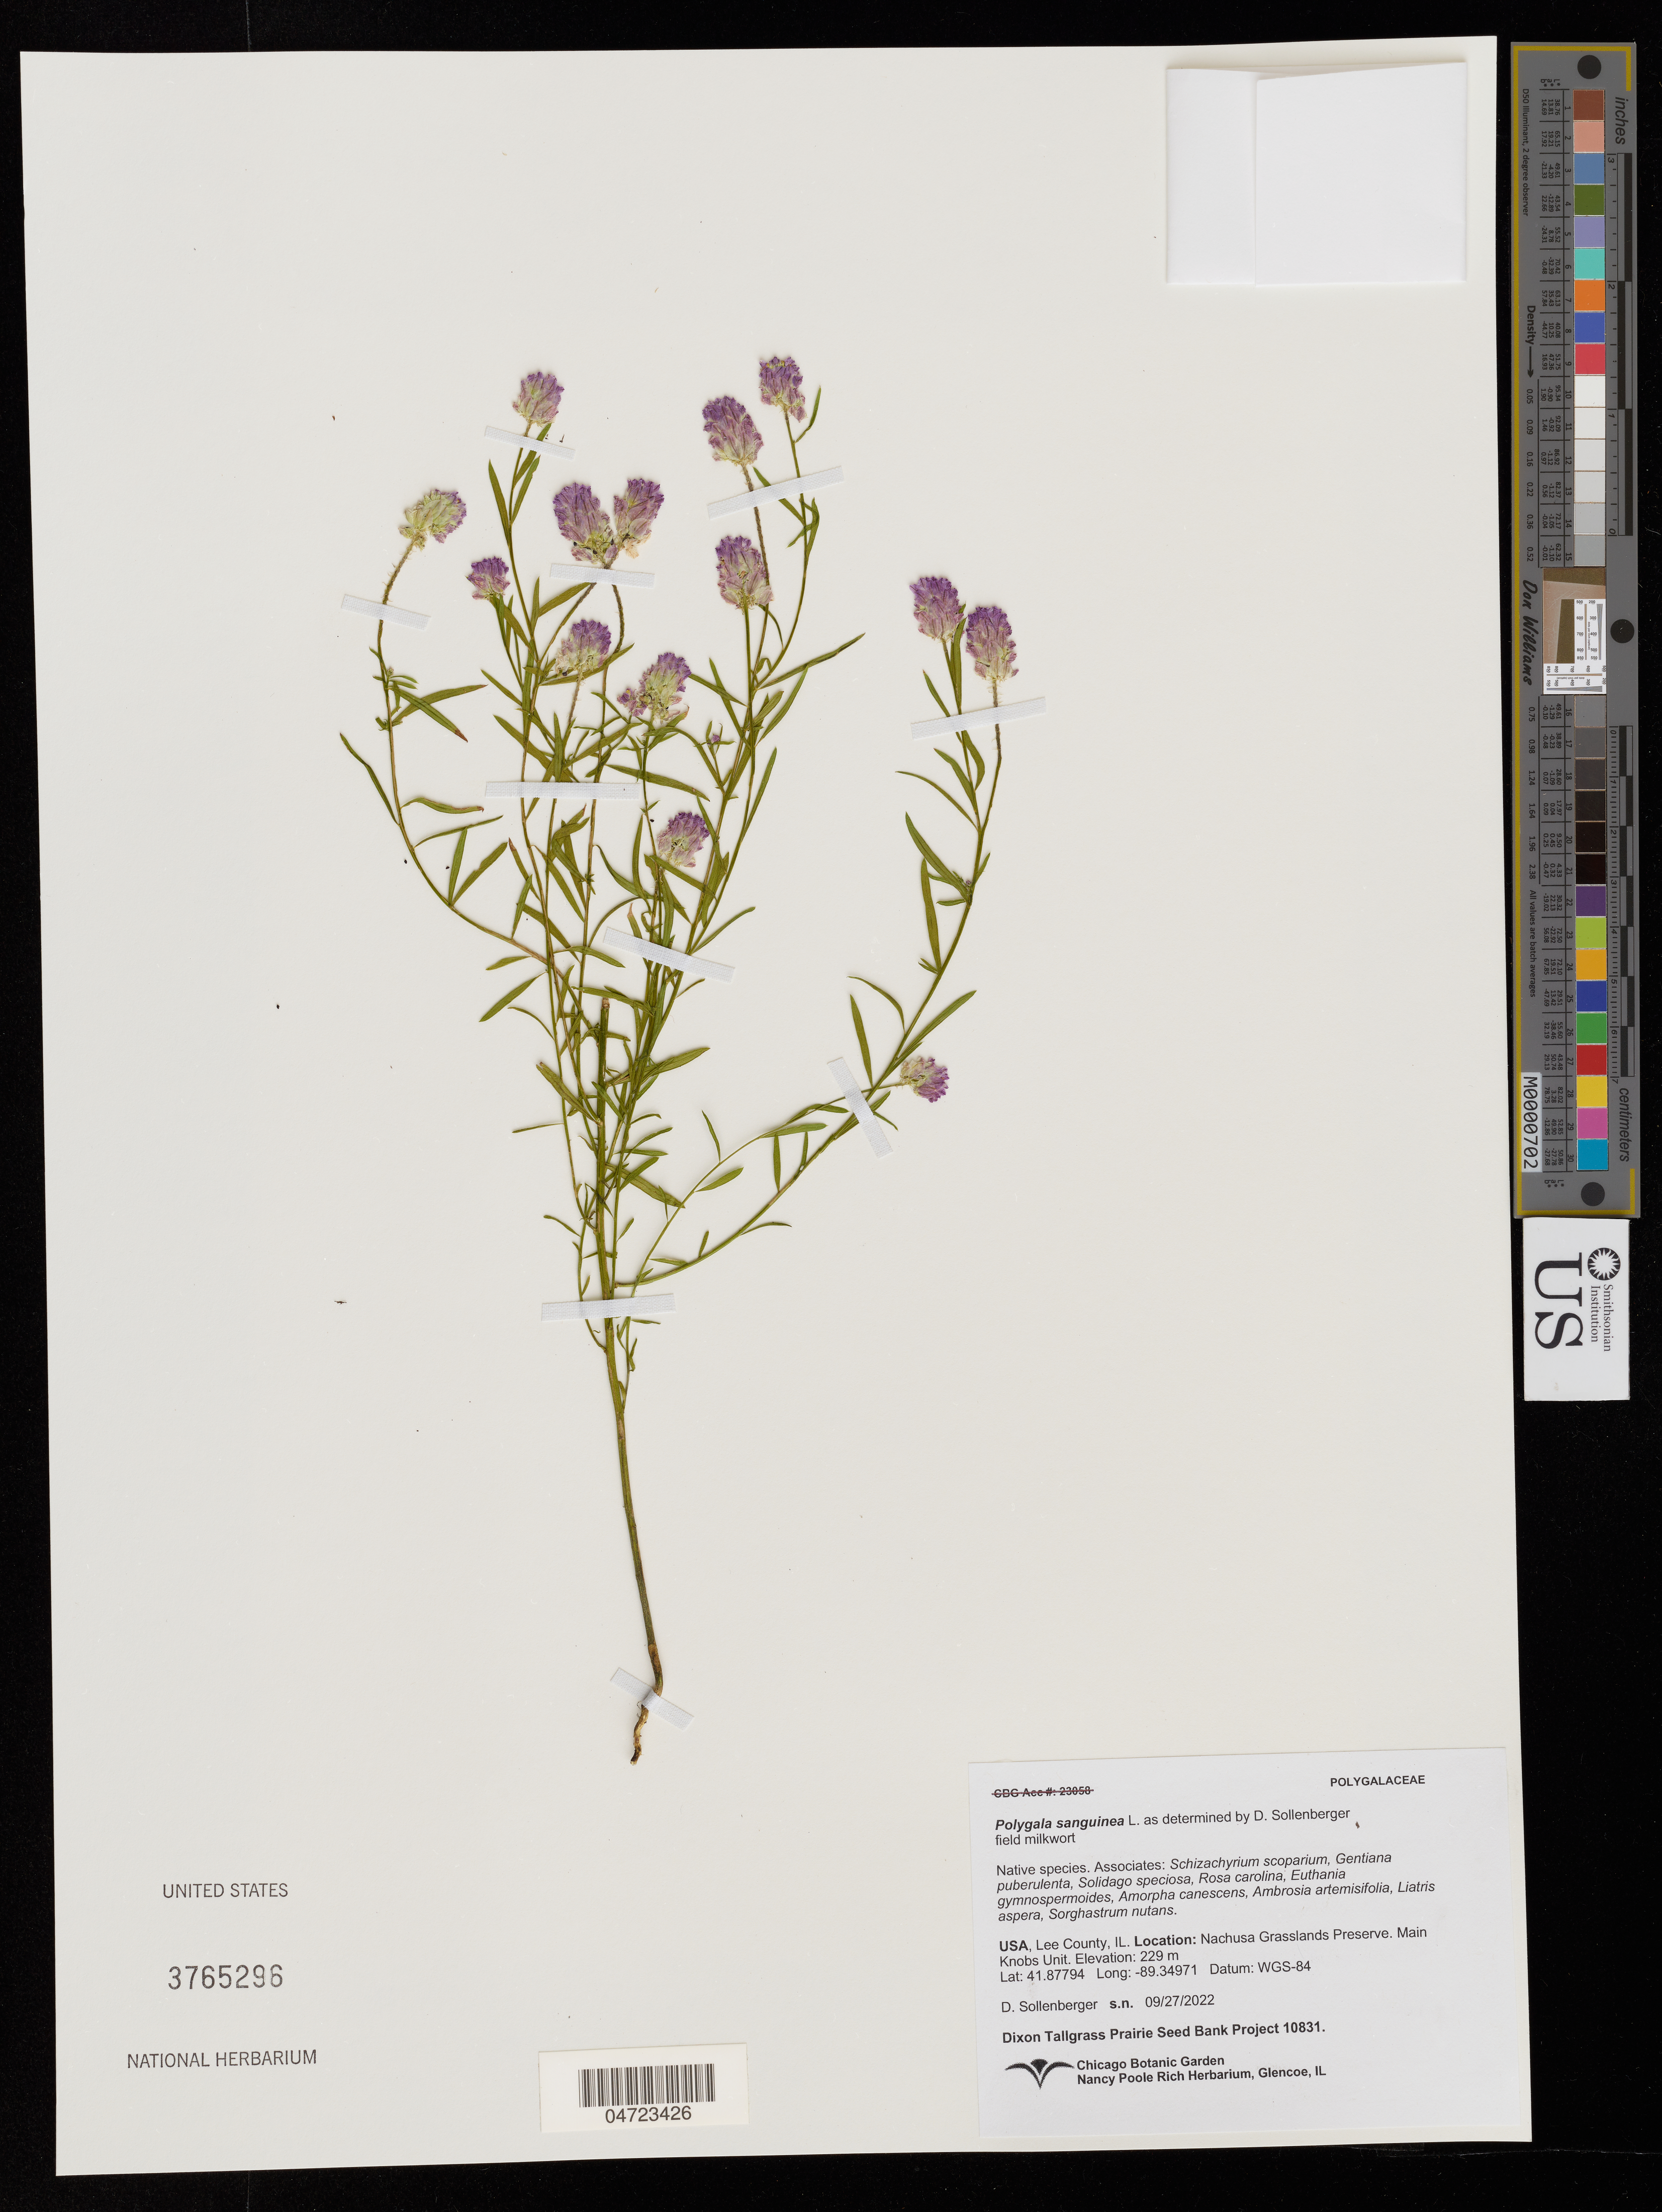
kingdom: Plantae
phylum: Tracheophyta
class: Magnoliopsida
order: Fabales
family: Polygalaceae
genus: Polygala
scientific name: Polygala sanguinea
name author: L.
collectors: D. Sollenberger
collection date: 2022-09-27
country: United States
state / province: Illinois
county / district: Lee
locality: Lee County. Nachusa Grasslands Preserve. Main Knobs Unit.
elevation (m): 229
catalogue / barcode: US 3765296